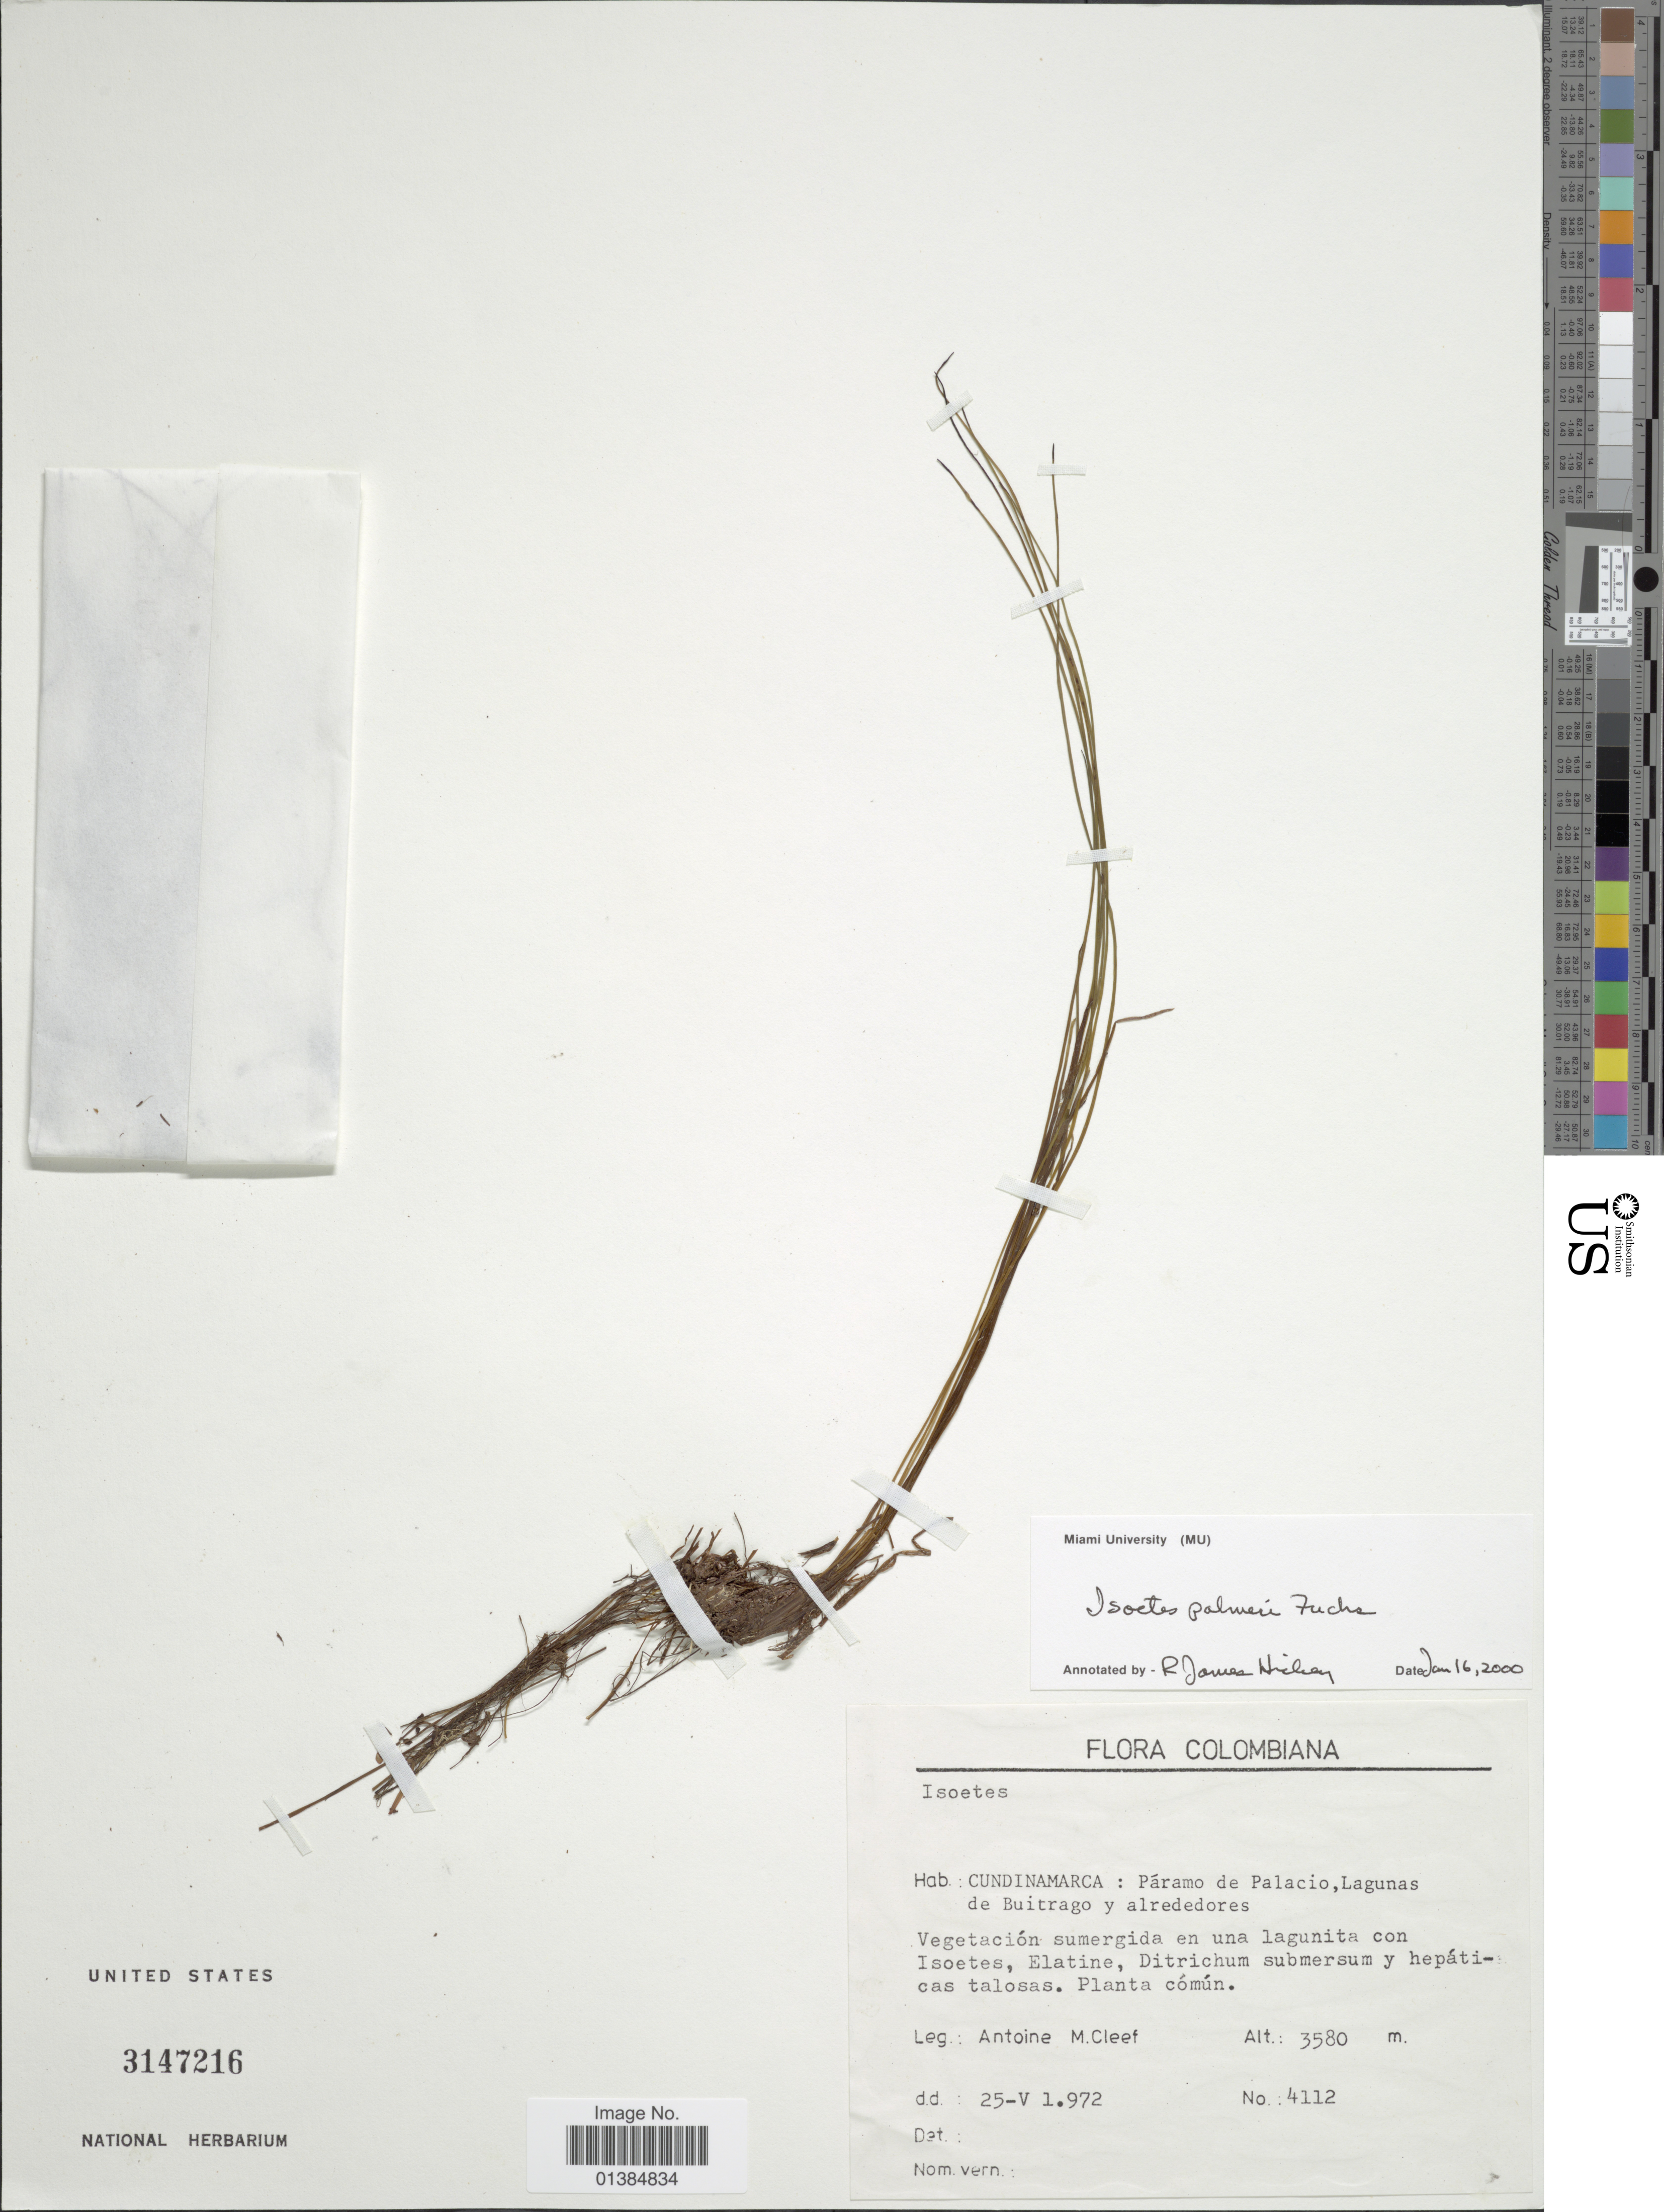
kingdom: Plantae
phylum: Tracheophyta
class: Lycopodiopsida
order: Isoetales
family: Isoetaceae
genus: Isoetes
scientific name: Isoetes palmeri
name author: H.P. Fuchs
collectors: A. M. Cleef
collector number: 4112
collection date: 1972-05-25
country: Colombia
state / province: Cundinamarca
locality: Páramo de Palacio, Lagunas de Buitrago y alrededores.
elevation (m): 3580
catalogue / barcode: US 3147216